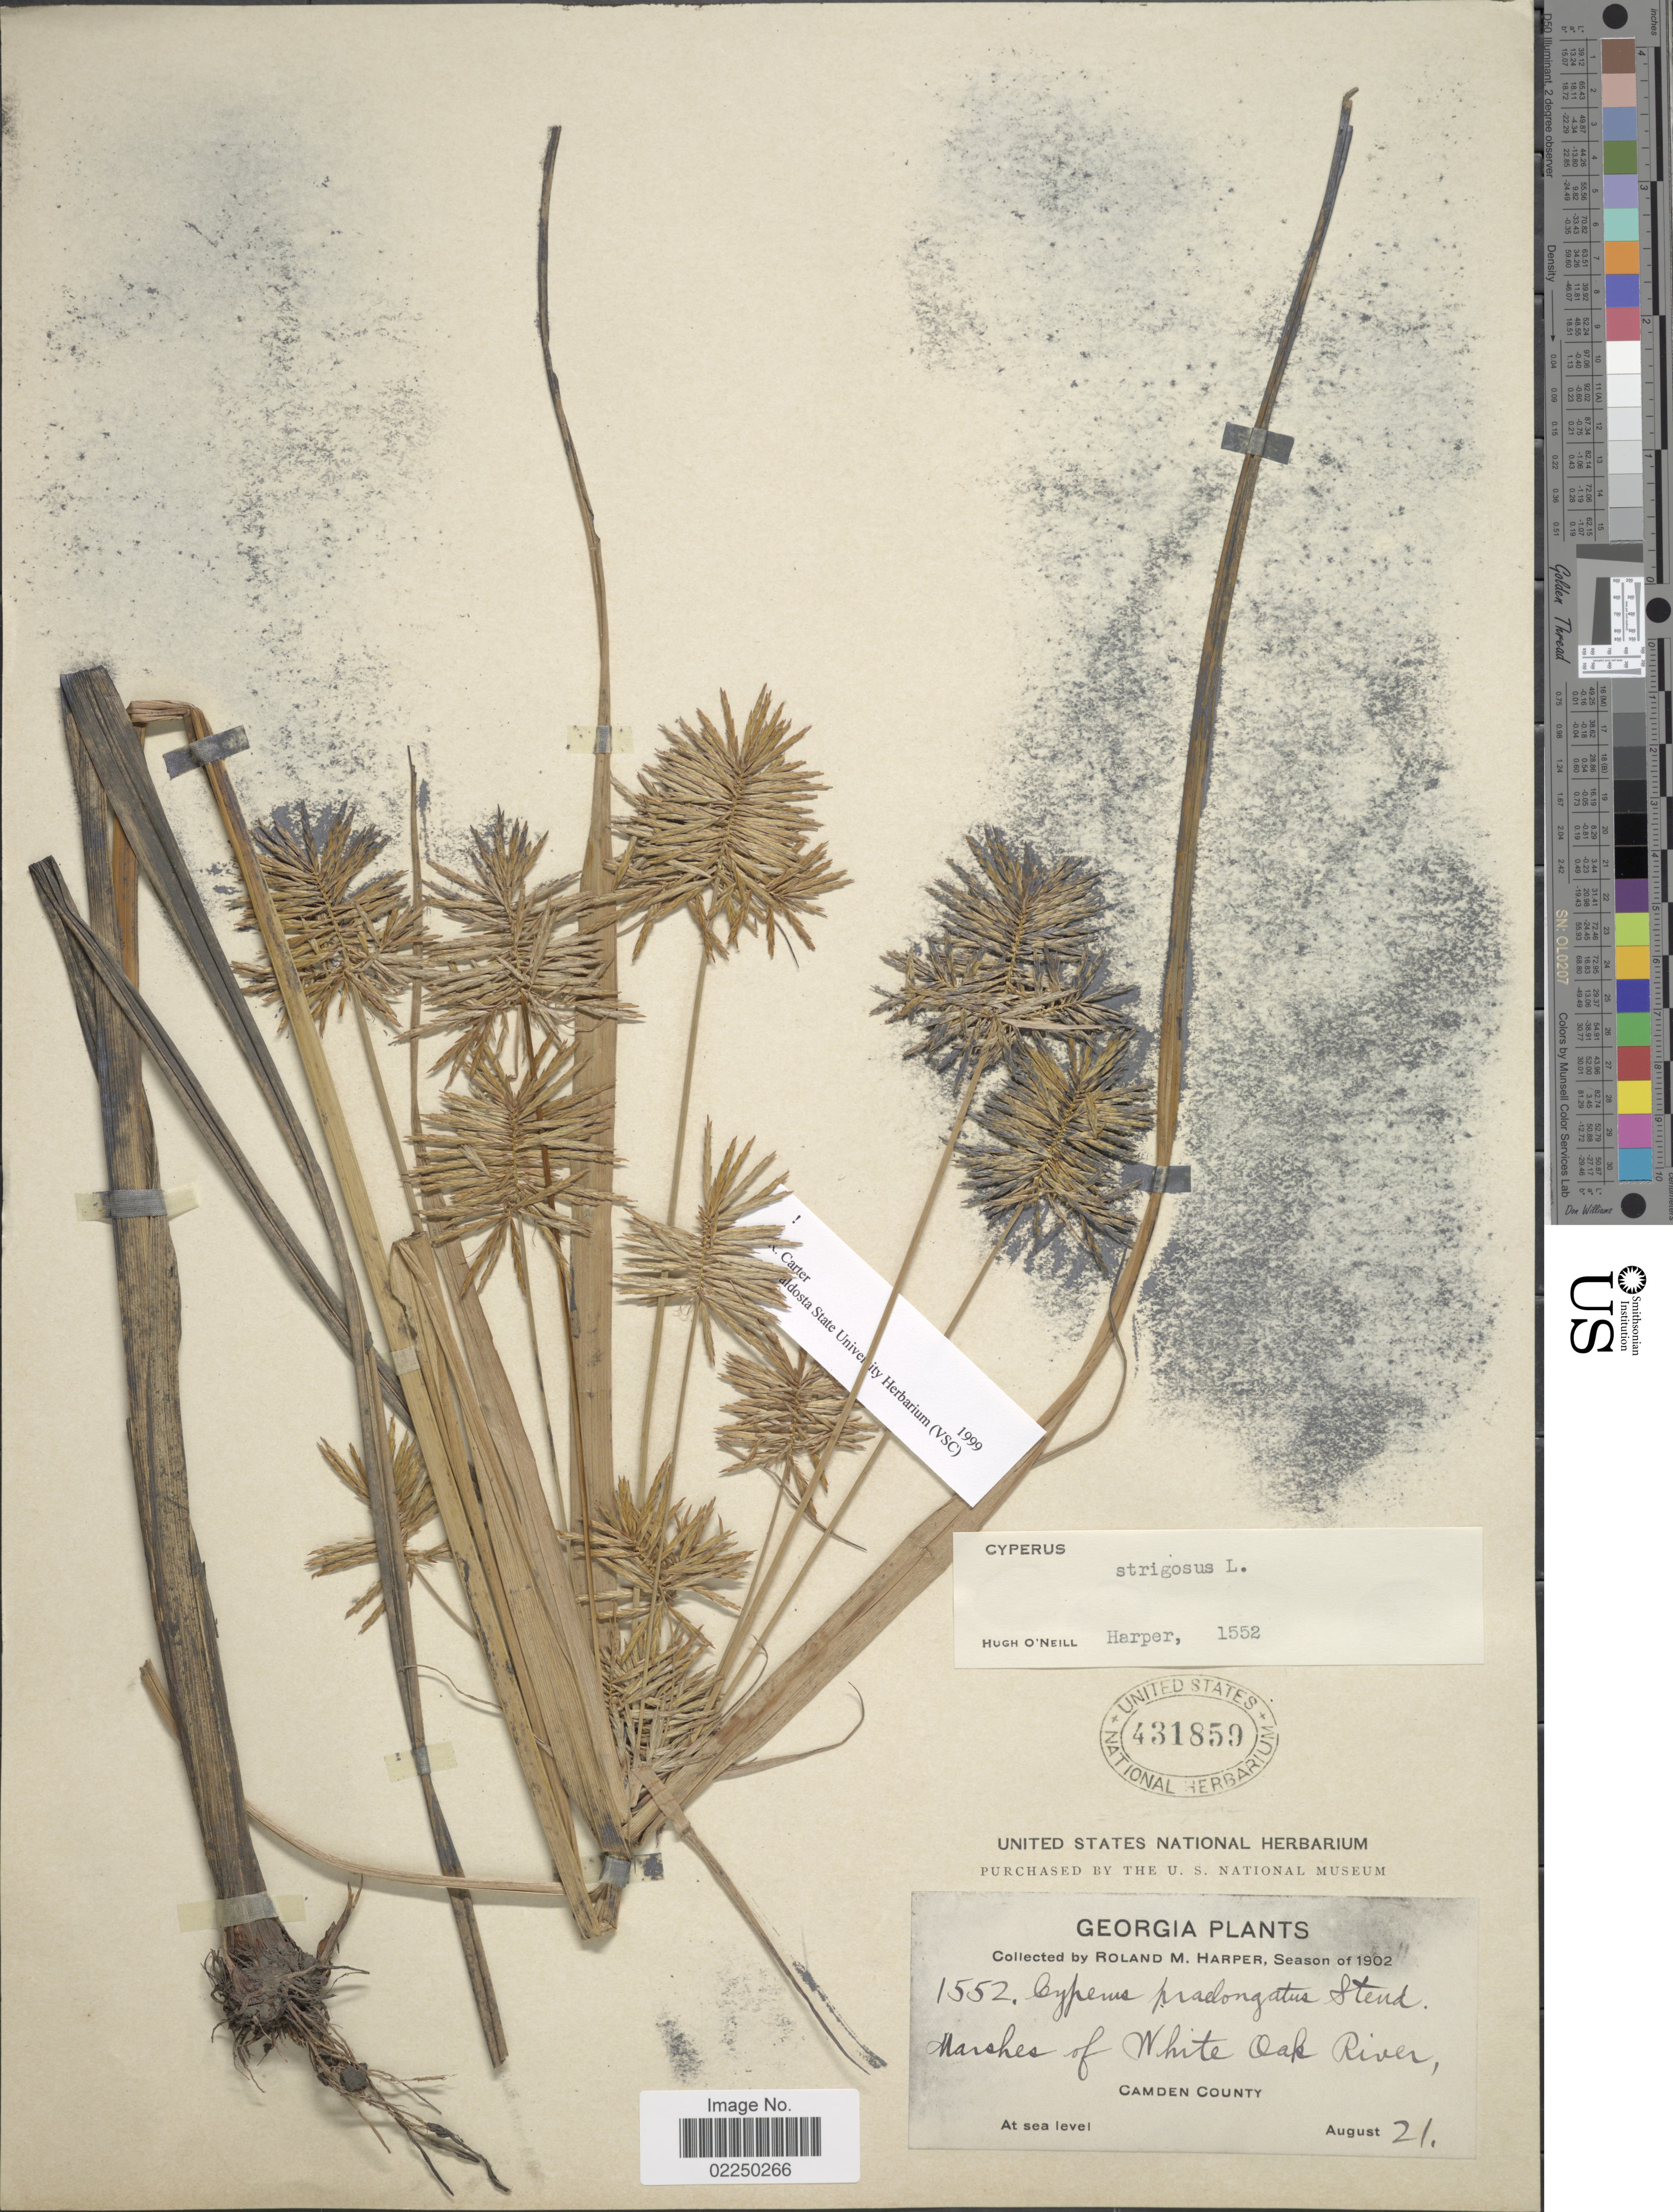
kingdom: Plantae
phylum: Tracheophyta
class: Liliopsida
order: Poales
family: Cyperaceae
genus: Cyperus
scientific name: Cyperus strigosus L.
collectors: R. M. Harper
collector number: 1552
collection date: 1902-08-21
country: United States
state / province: Georgia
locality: Marshes of White Oak River, Camden County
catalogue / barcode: US 431859